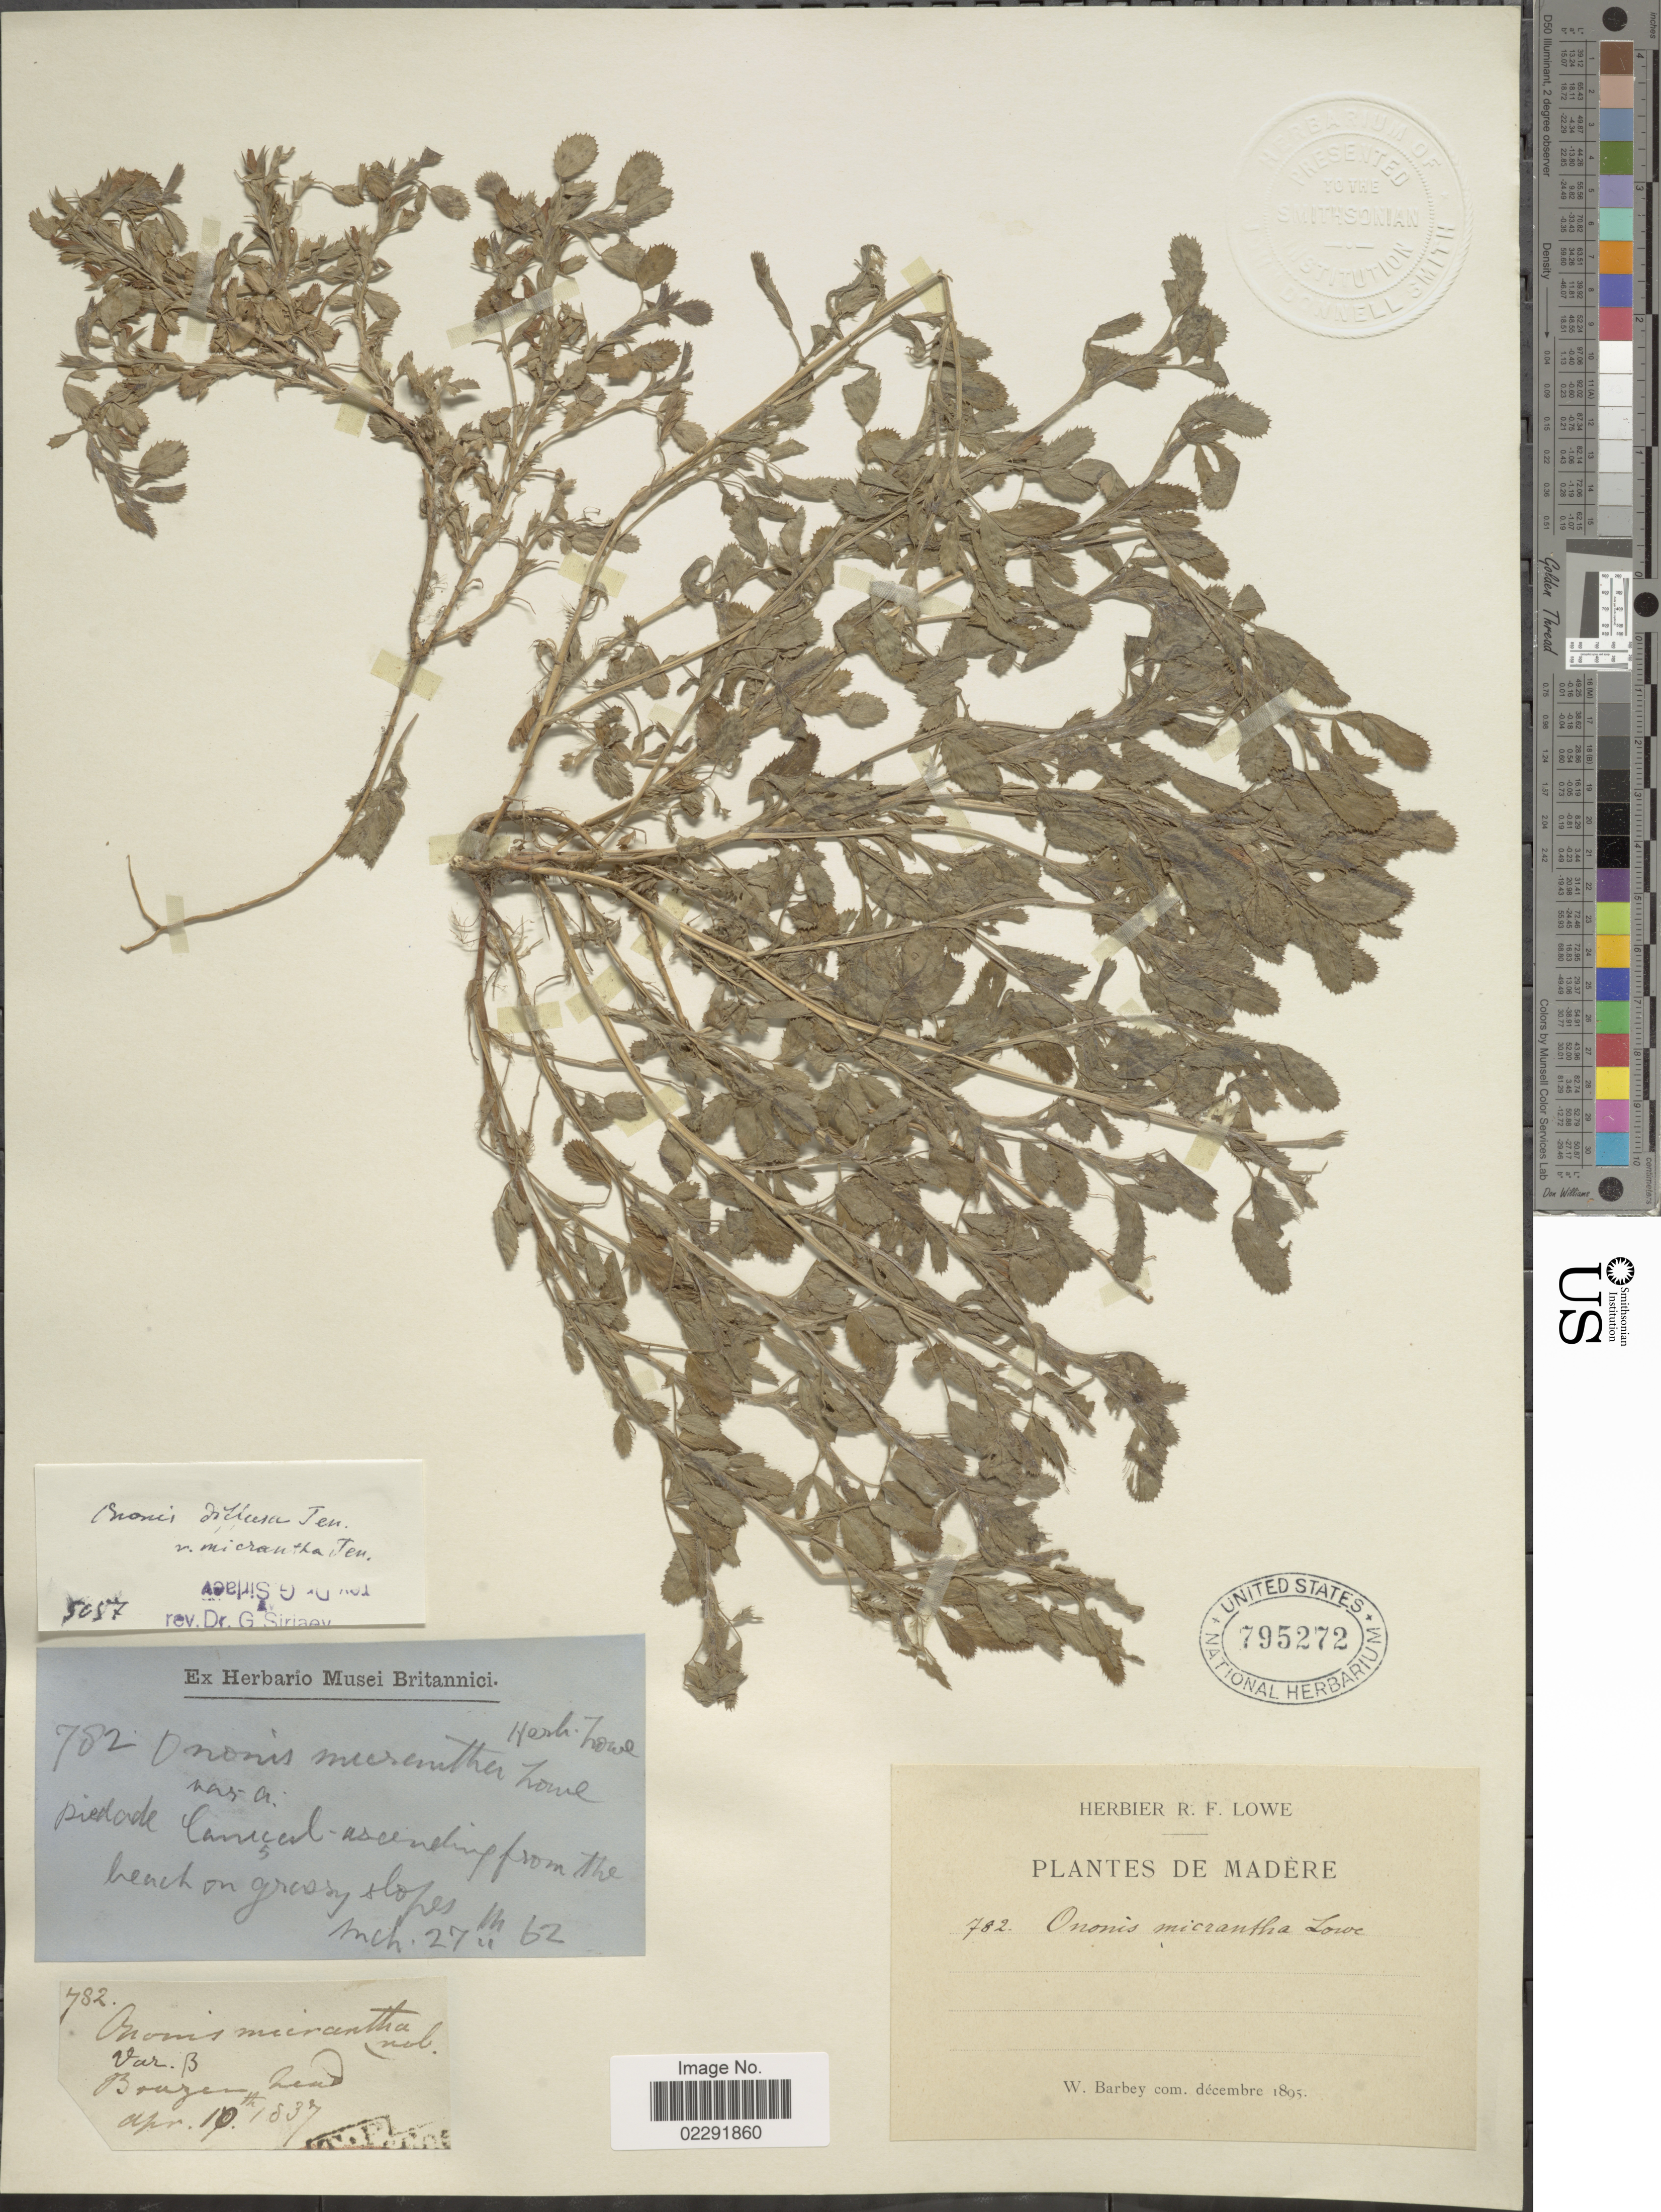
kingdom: Plantae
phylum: Tracheophyta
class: Magnoliopsida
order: Fabales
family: Fabaceae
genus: Ononis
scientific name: Ononis diffusa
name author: Ten.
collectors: R. Lowe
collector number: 782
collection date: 1837-04-10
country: Portugal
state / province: Madeira (Aut. Reg.)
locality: Madere, frin the beach on grassy slope, Brugenland. [interpreted]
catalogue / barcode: US 79572